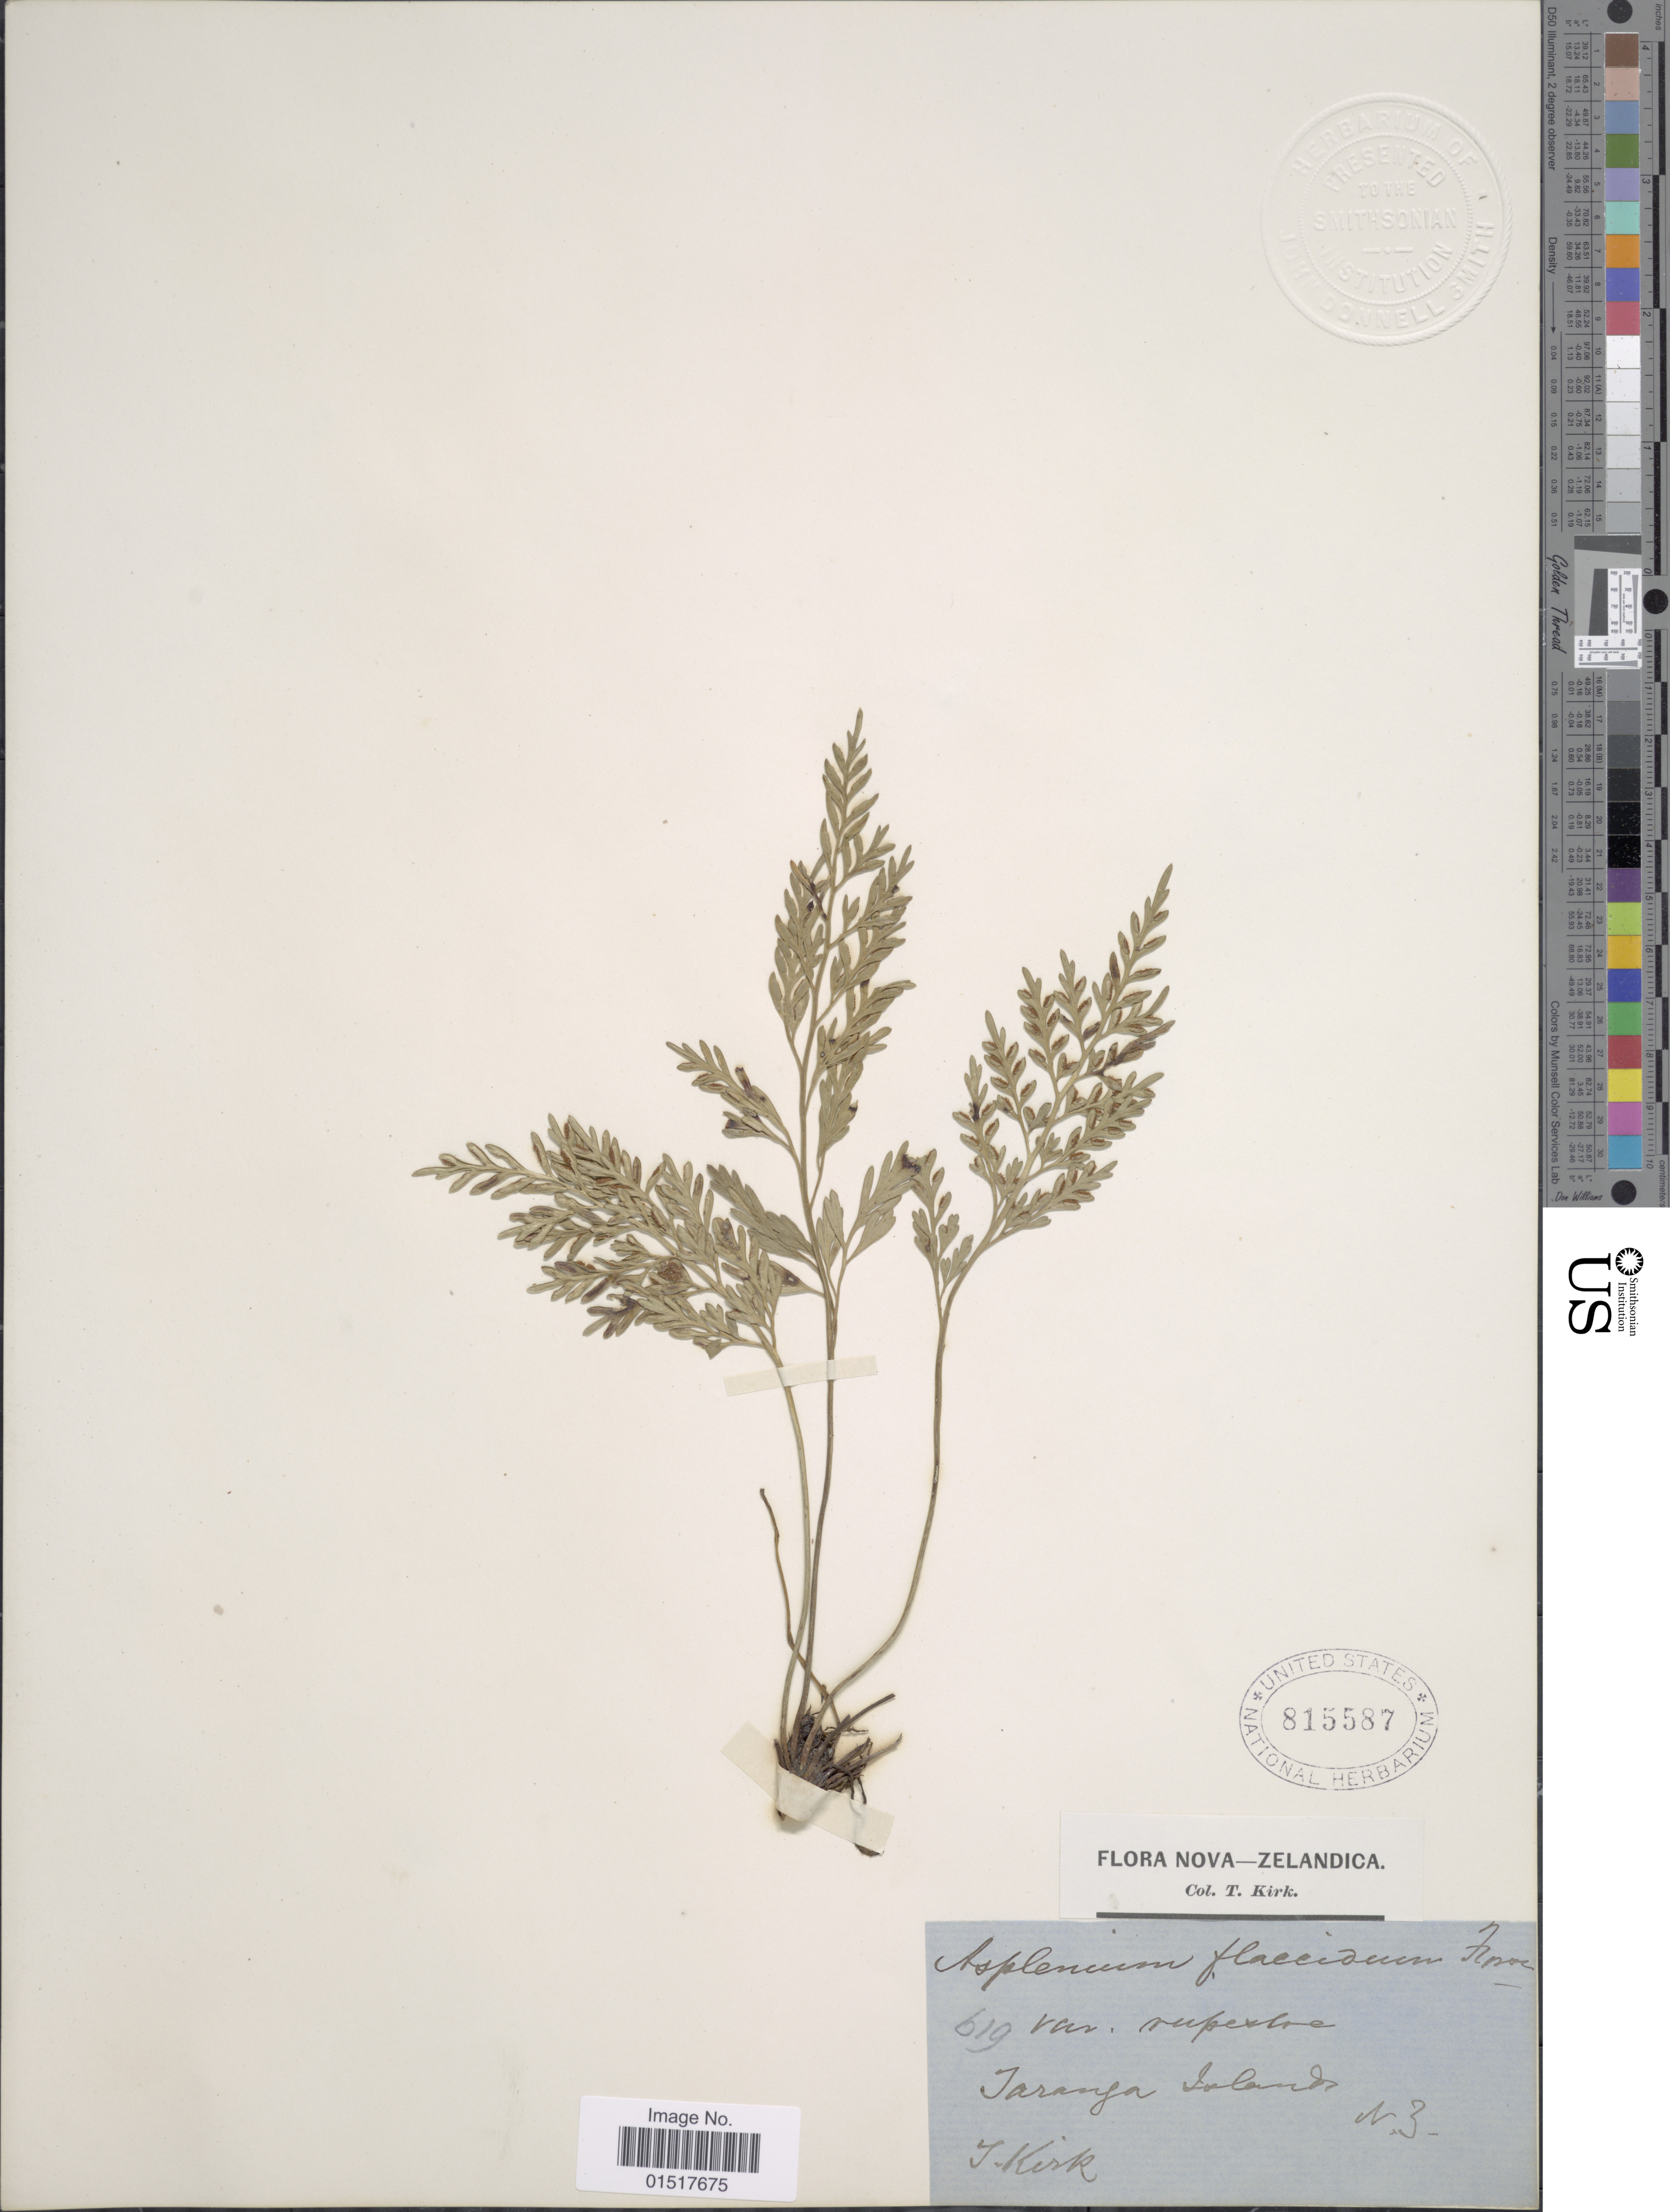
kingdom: Plantae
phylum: Tracheophyta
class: Polypodiopsida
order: Polypodiales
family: Aspleniaceae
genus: Asplenium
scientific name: Asplenium flaccidum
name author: Bonap.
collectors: T. Kirk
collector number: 619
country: New Zealand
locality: Taranga Islands.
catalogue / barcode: US 815587